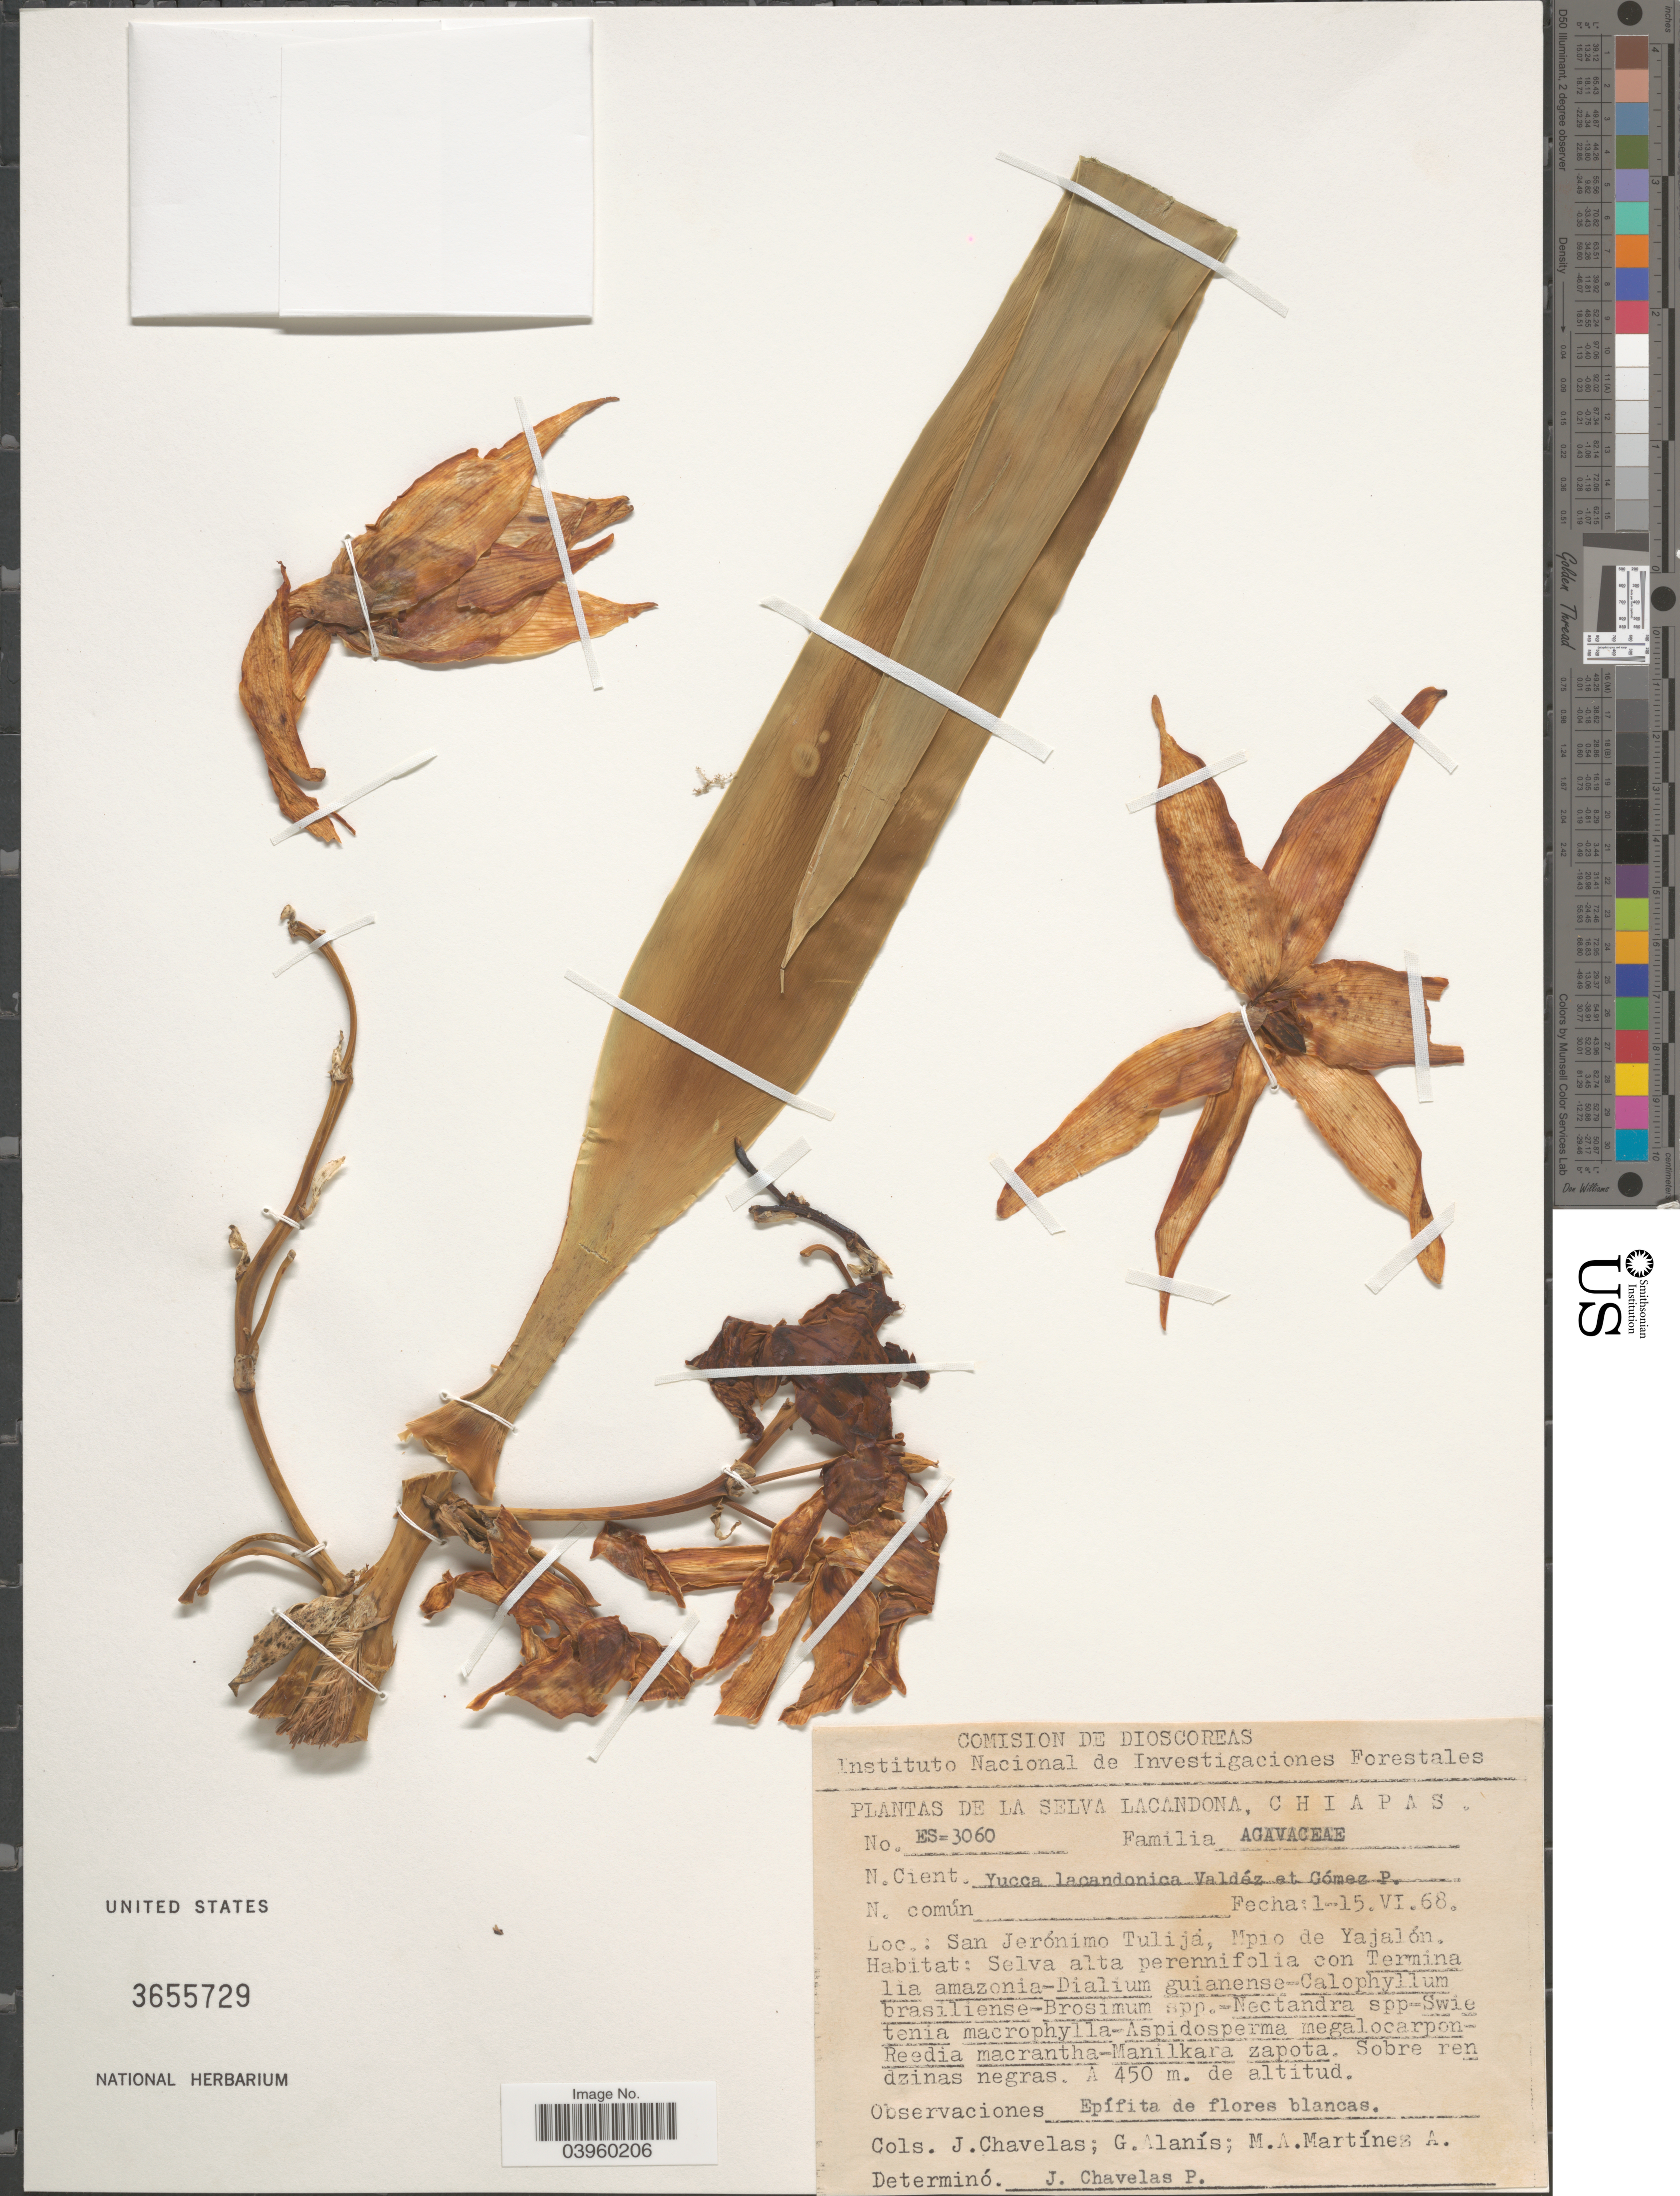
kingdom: Plantae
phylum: Tracheophyta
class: Liliopsida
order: Asparagales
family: Asparagaceae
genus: Yucca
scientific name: Yucca lacandonica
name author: Gómez Pompa & J. Valdes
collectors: Chavelas, J., G. Alanis & M. Martínez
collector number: ES3060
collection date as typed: Transcribed d/m/y: 1/6/68 to 15/6/68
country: Mexico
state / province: Chiapas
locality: La Selva Lacandona. San Jerónimo Tulija, Mpio de Yajalón.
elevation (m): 450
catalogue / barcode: US 3655729